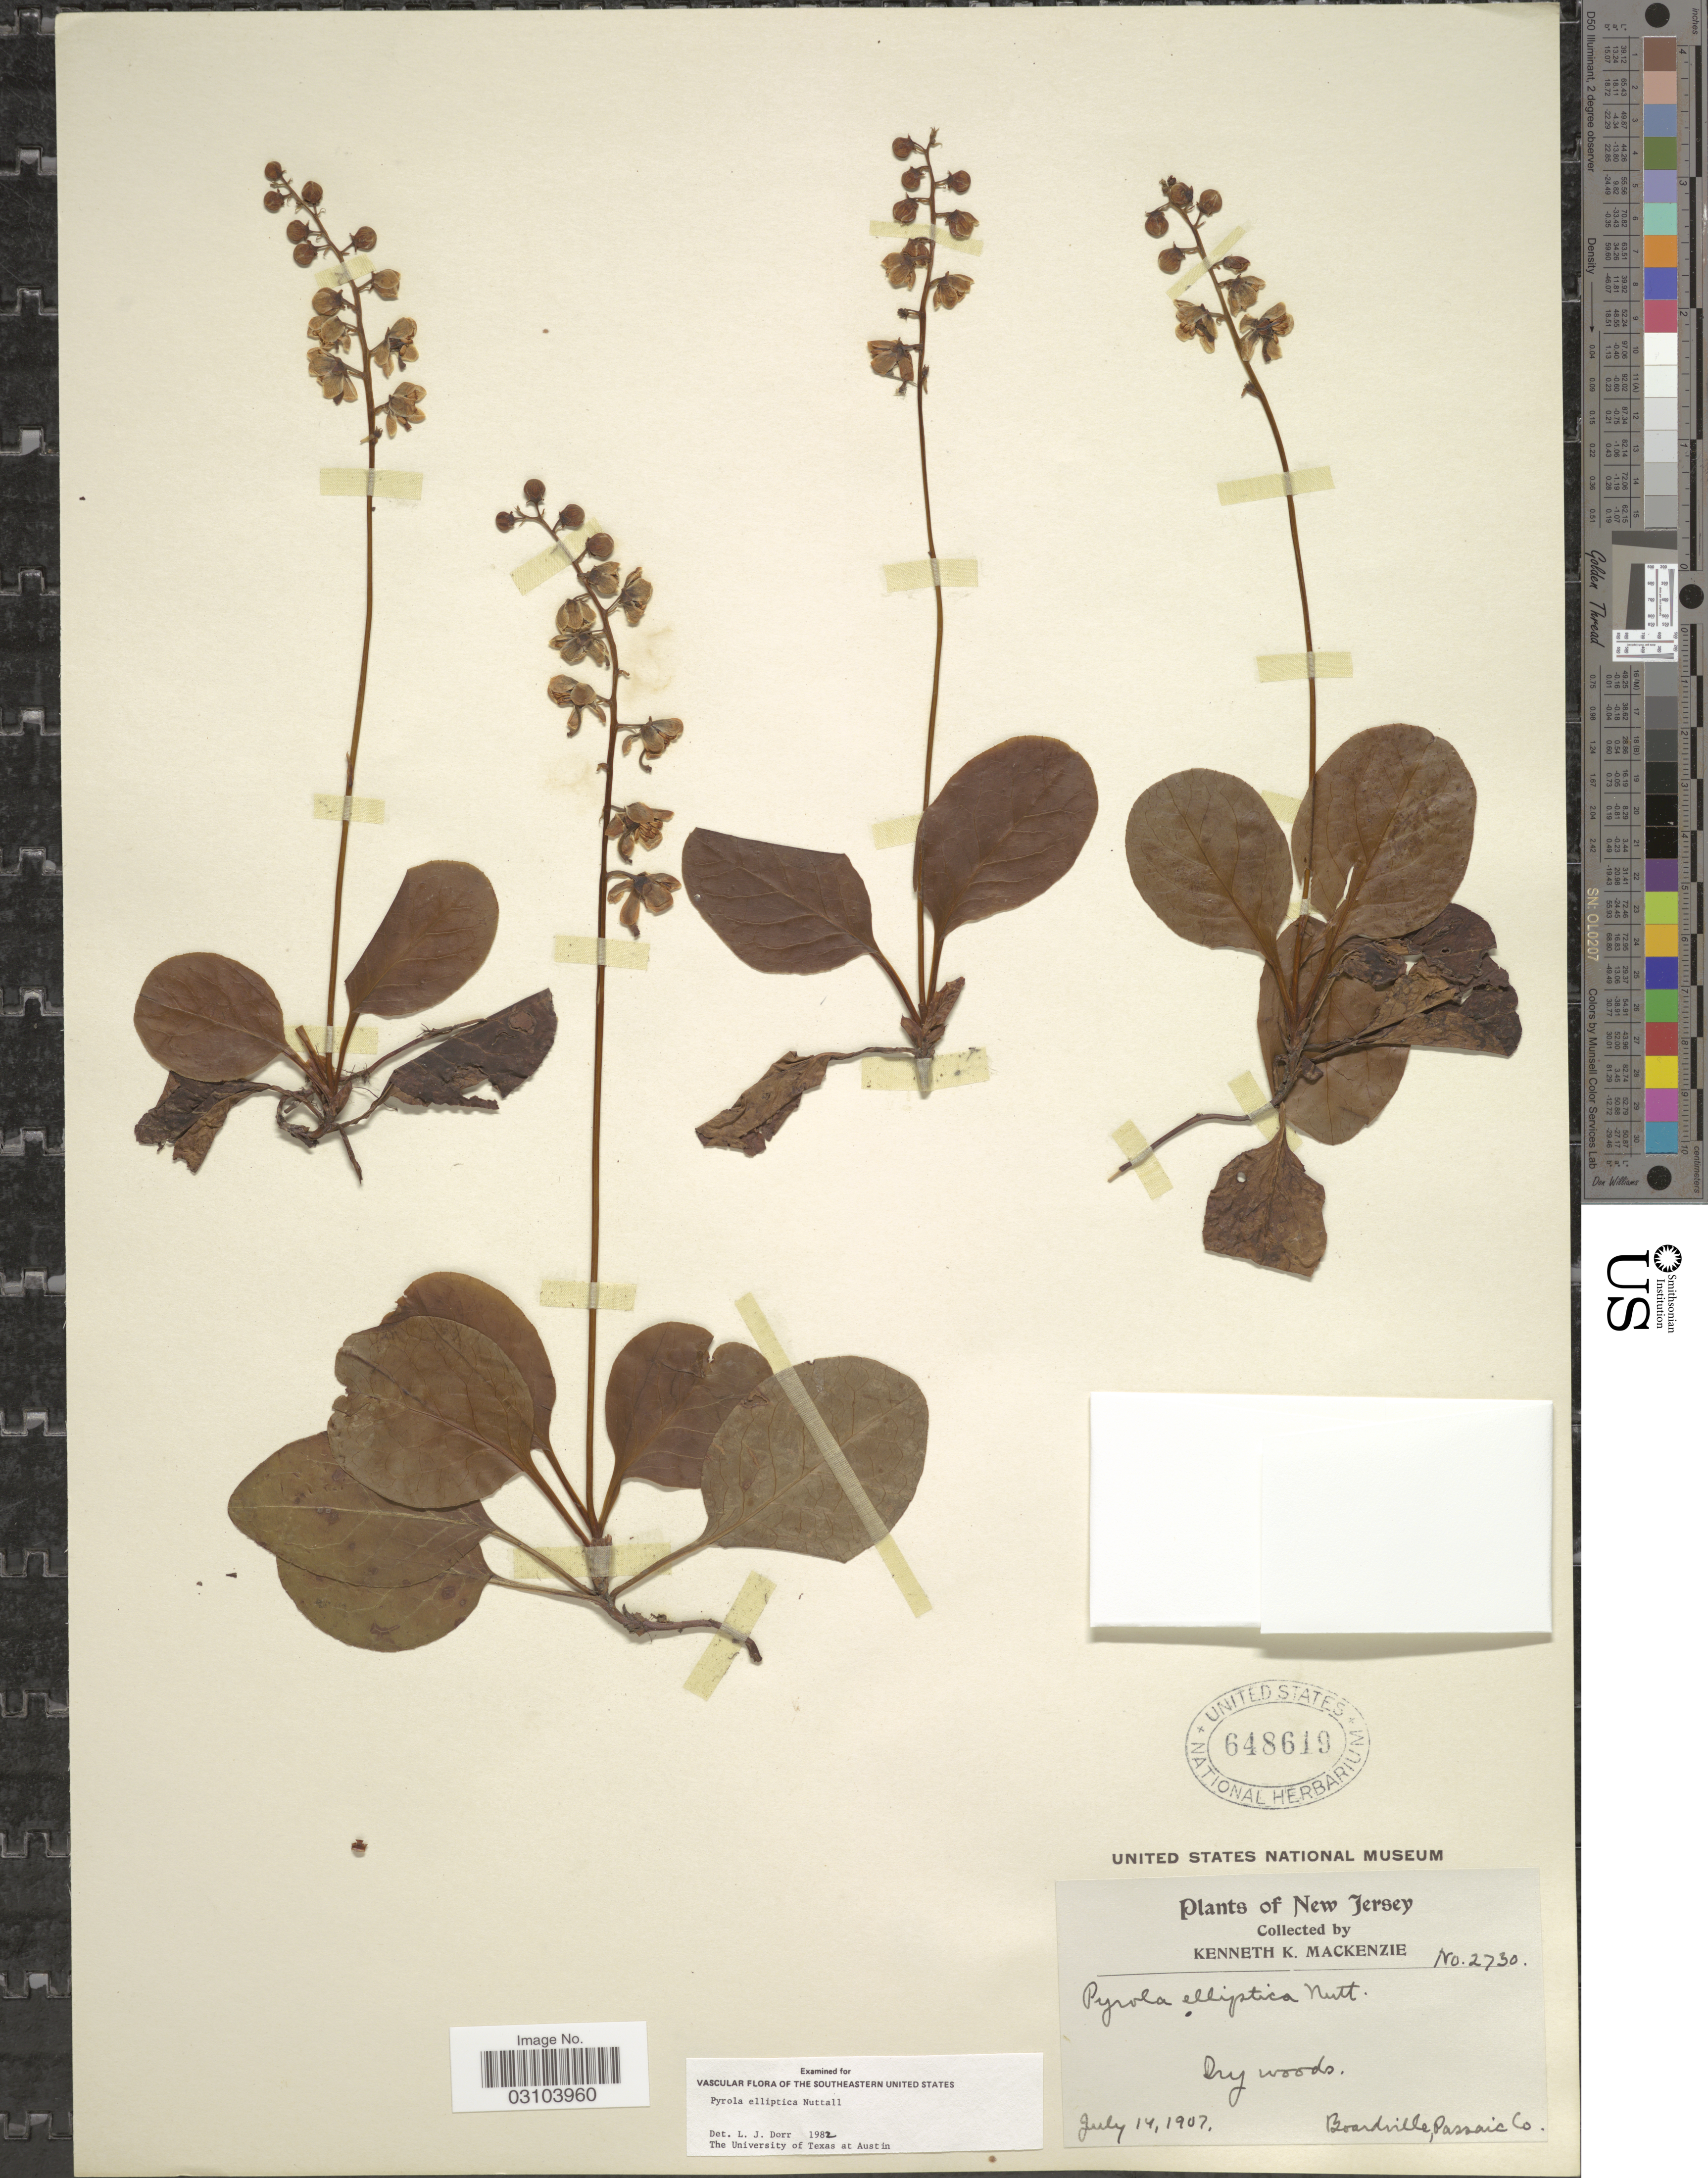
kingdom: Plantae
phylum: Tracheophyta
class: Magnoliopsida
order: Ericales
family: Ericaceae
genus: Pyrola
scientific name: Pyrola elliptica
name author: Nutt.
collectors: K. K. Mackenzie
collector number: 2730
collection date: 1907-07-14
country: United States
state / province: New Jersey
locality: Boardville, Passaic Co.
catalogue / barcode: US 648619